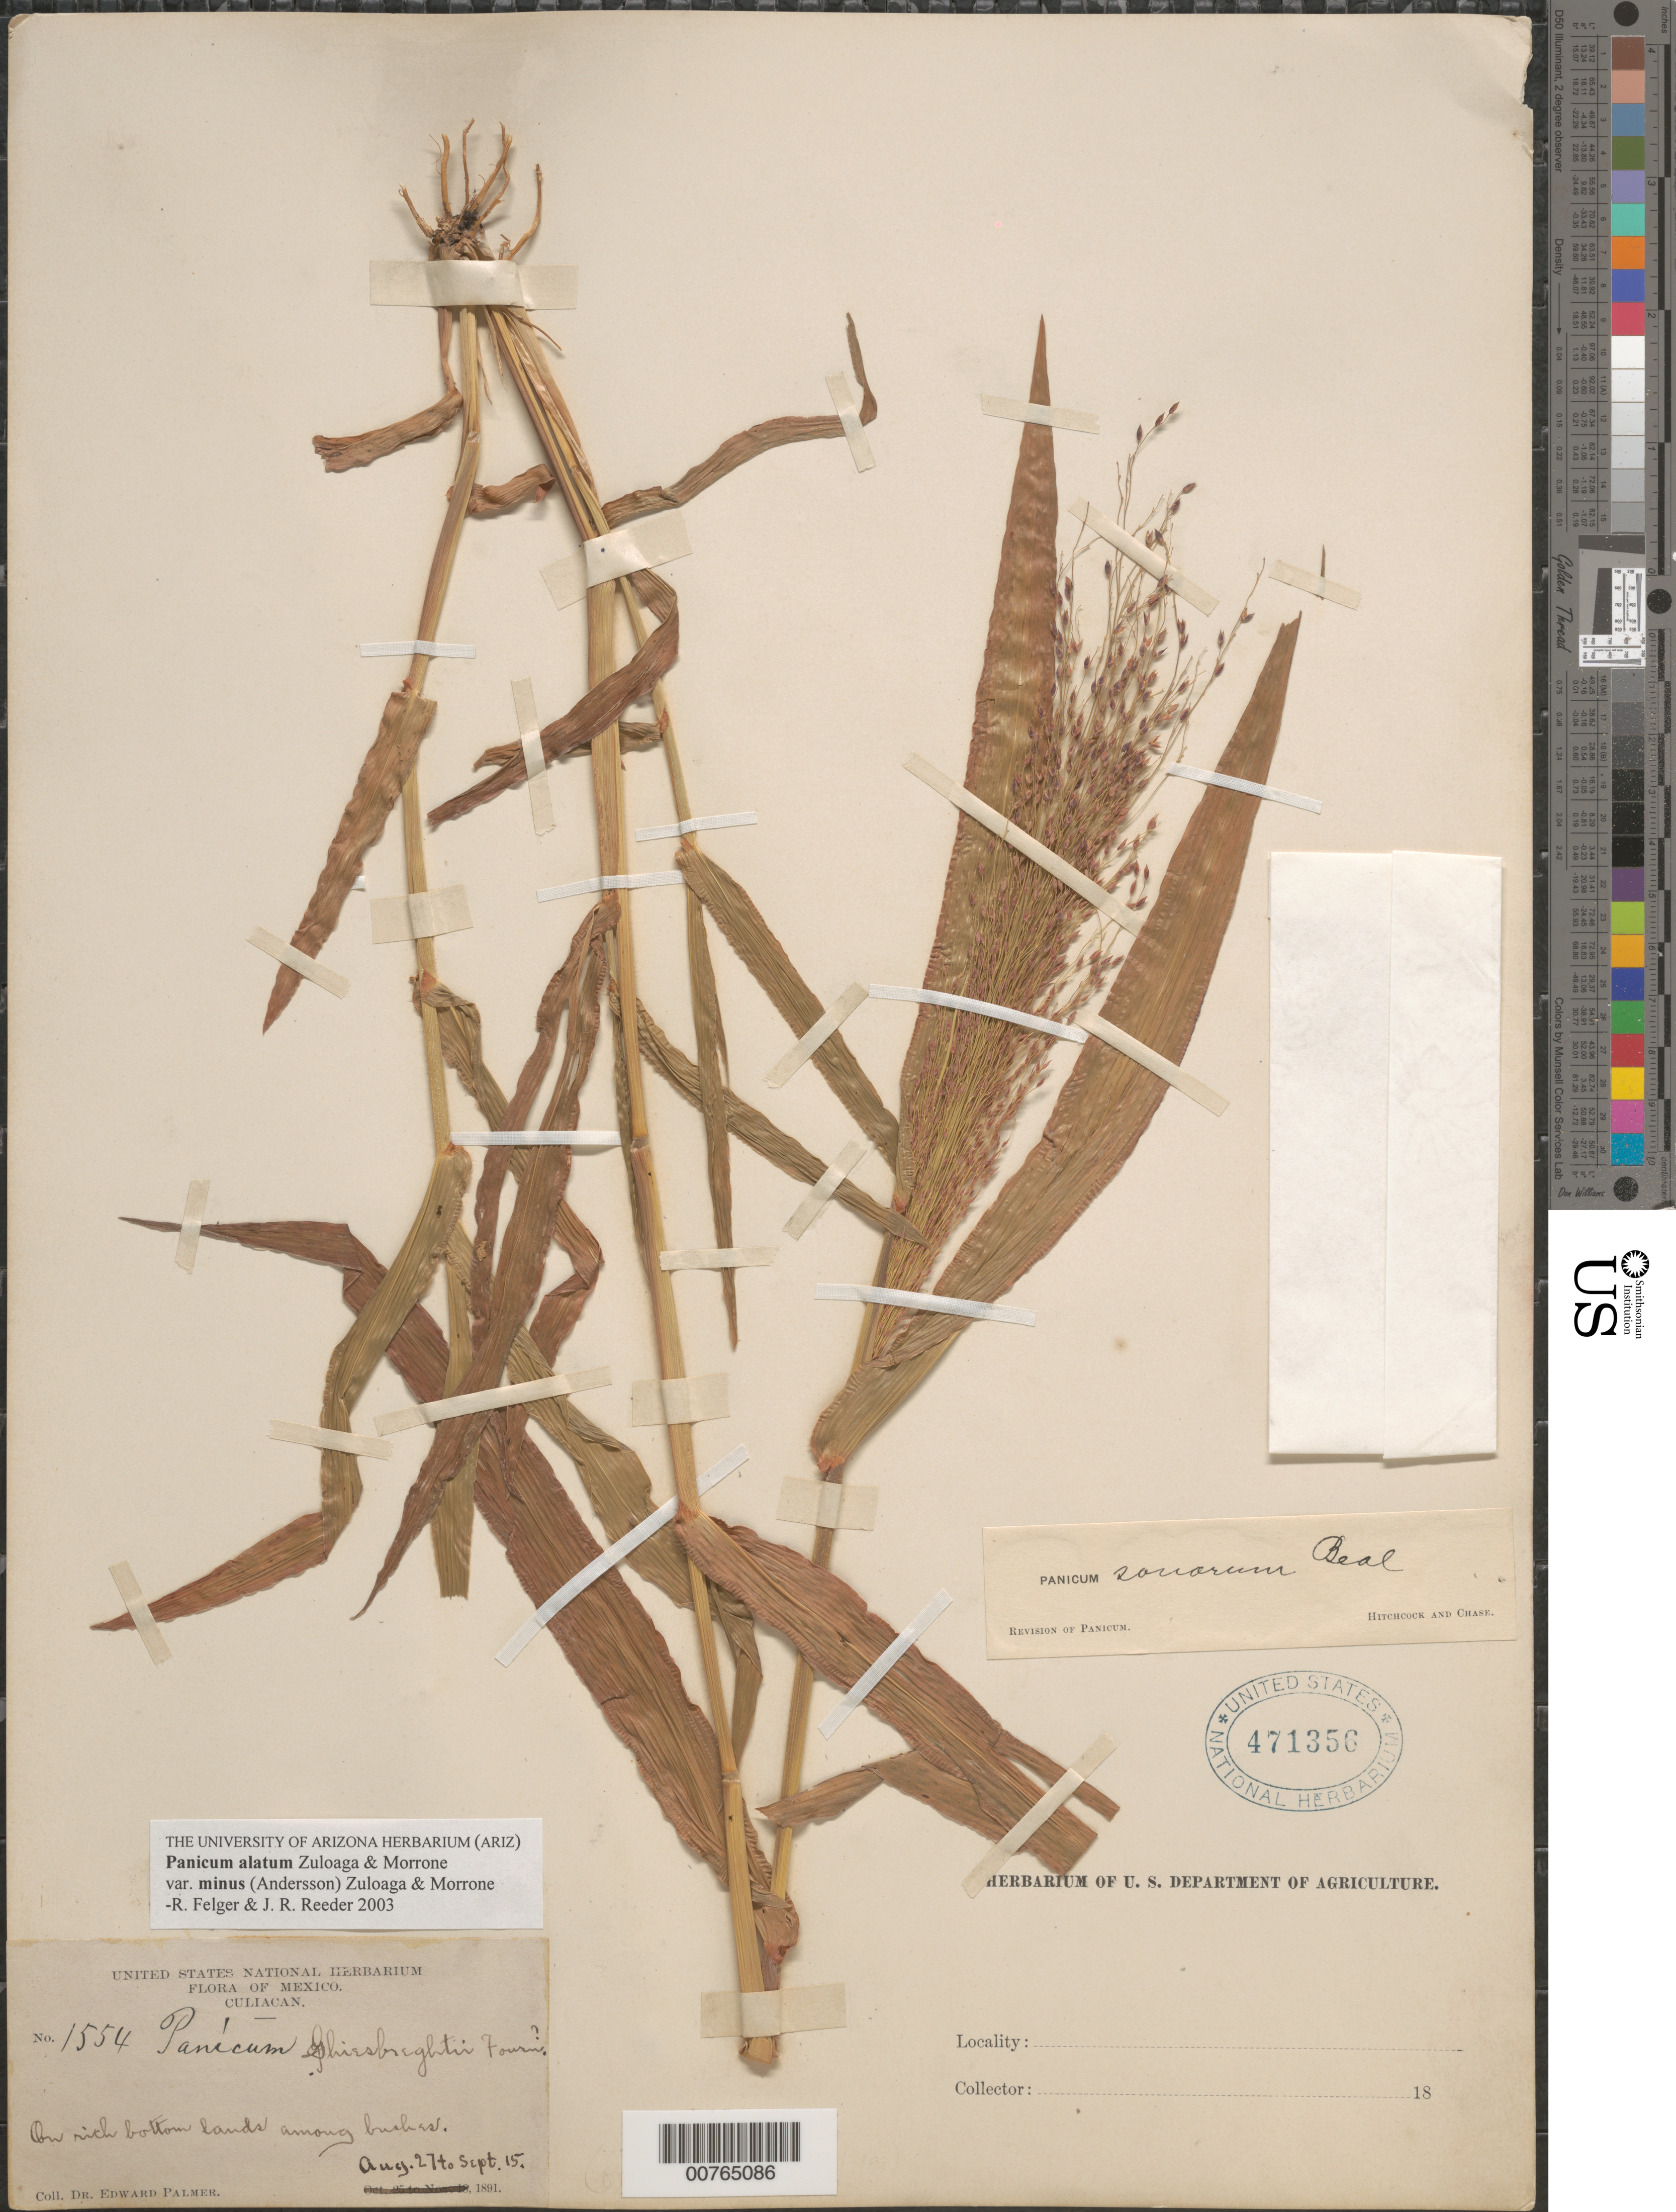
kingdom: Plantae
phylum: Tracheophyta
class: Liliopsida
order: Poales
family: Poaceae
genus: Panicum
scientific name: Panicum alatum var. minus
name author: Zuloaga & Morrone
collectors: E. Palmer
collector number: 1554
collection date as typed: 27 Aug 1891 to 15 Sep 1891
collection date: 1891-08-27/1891-09-15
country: Mexico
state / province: Sinaloa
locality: Culiacan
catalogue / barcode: US 471356